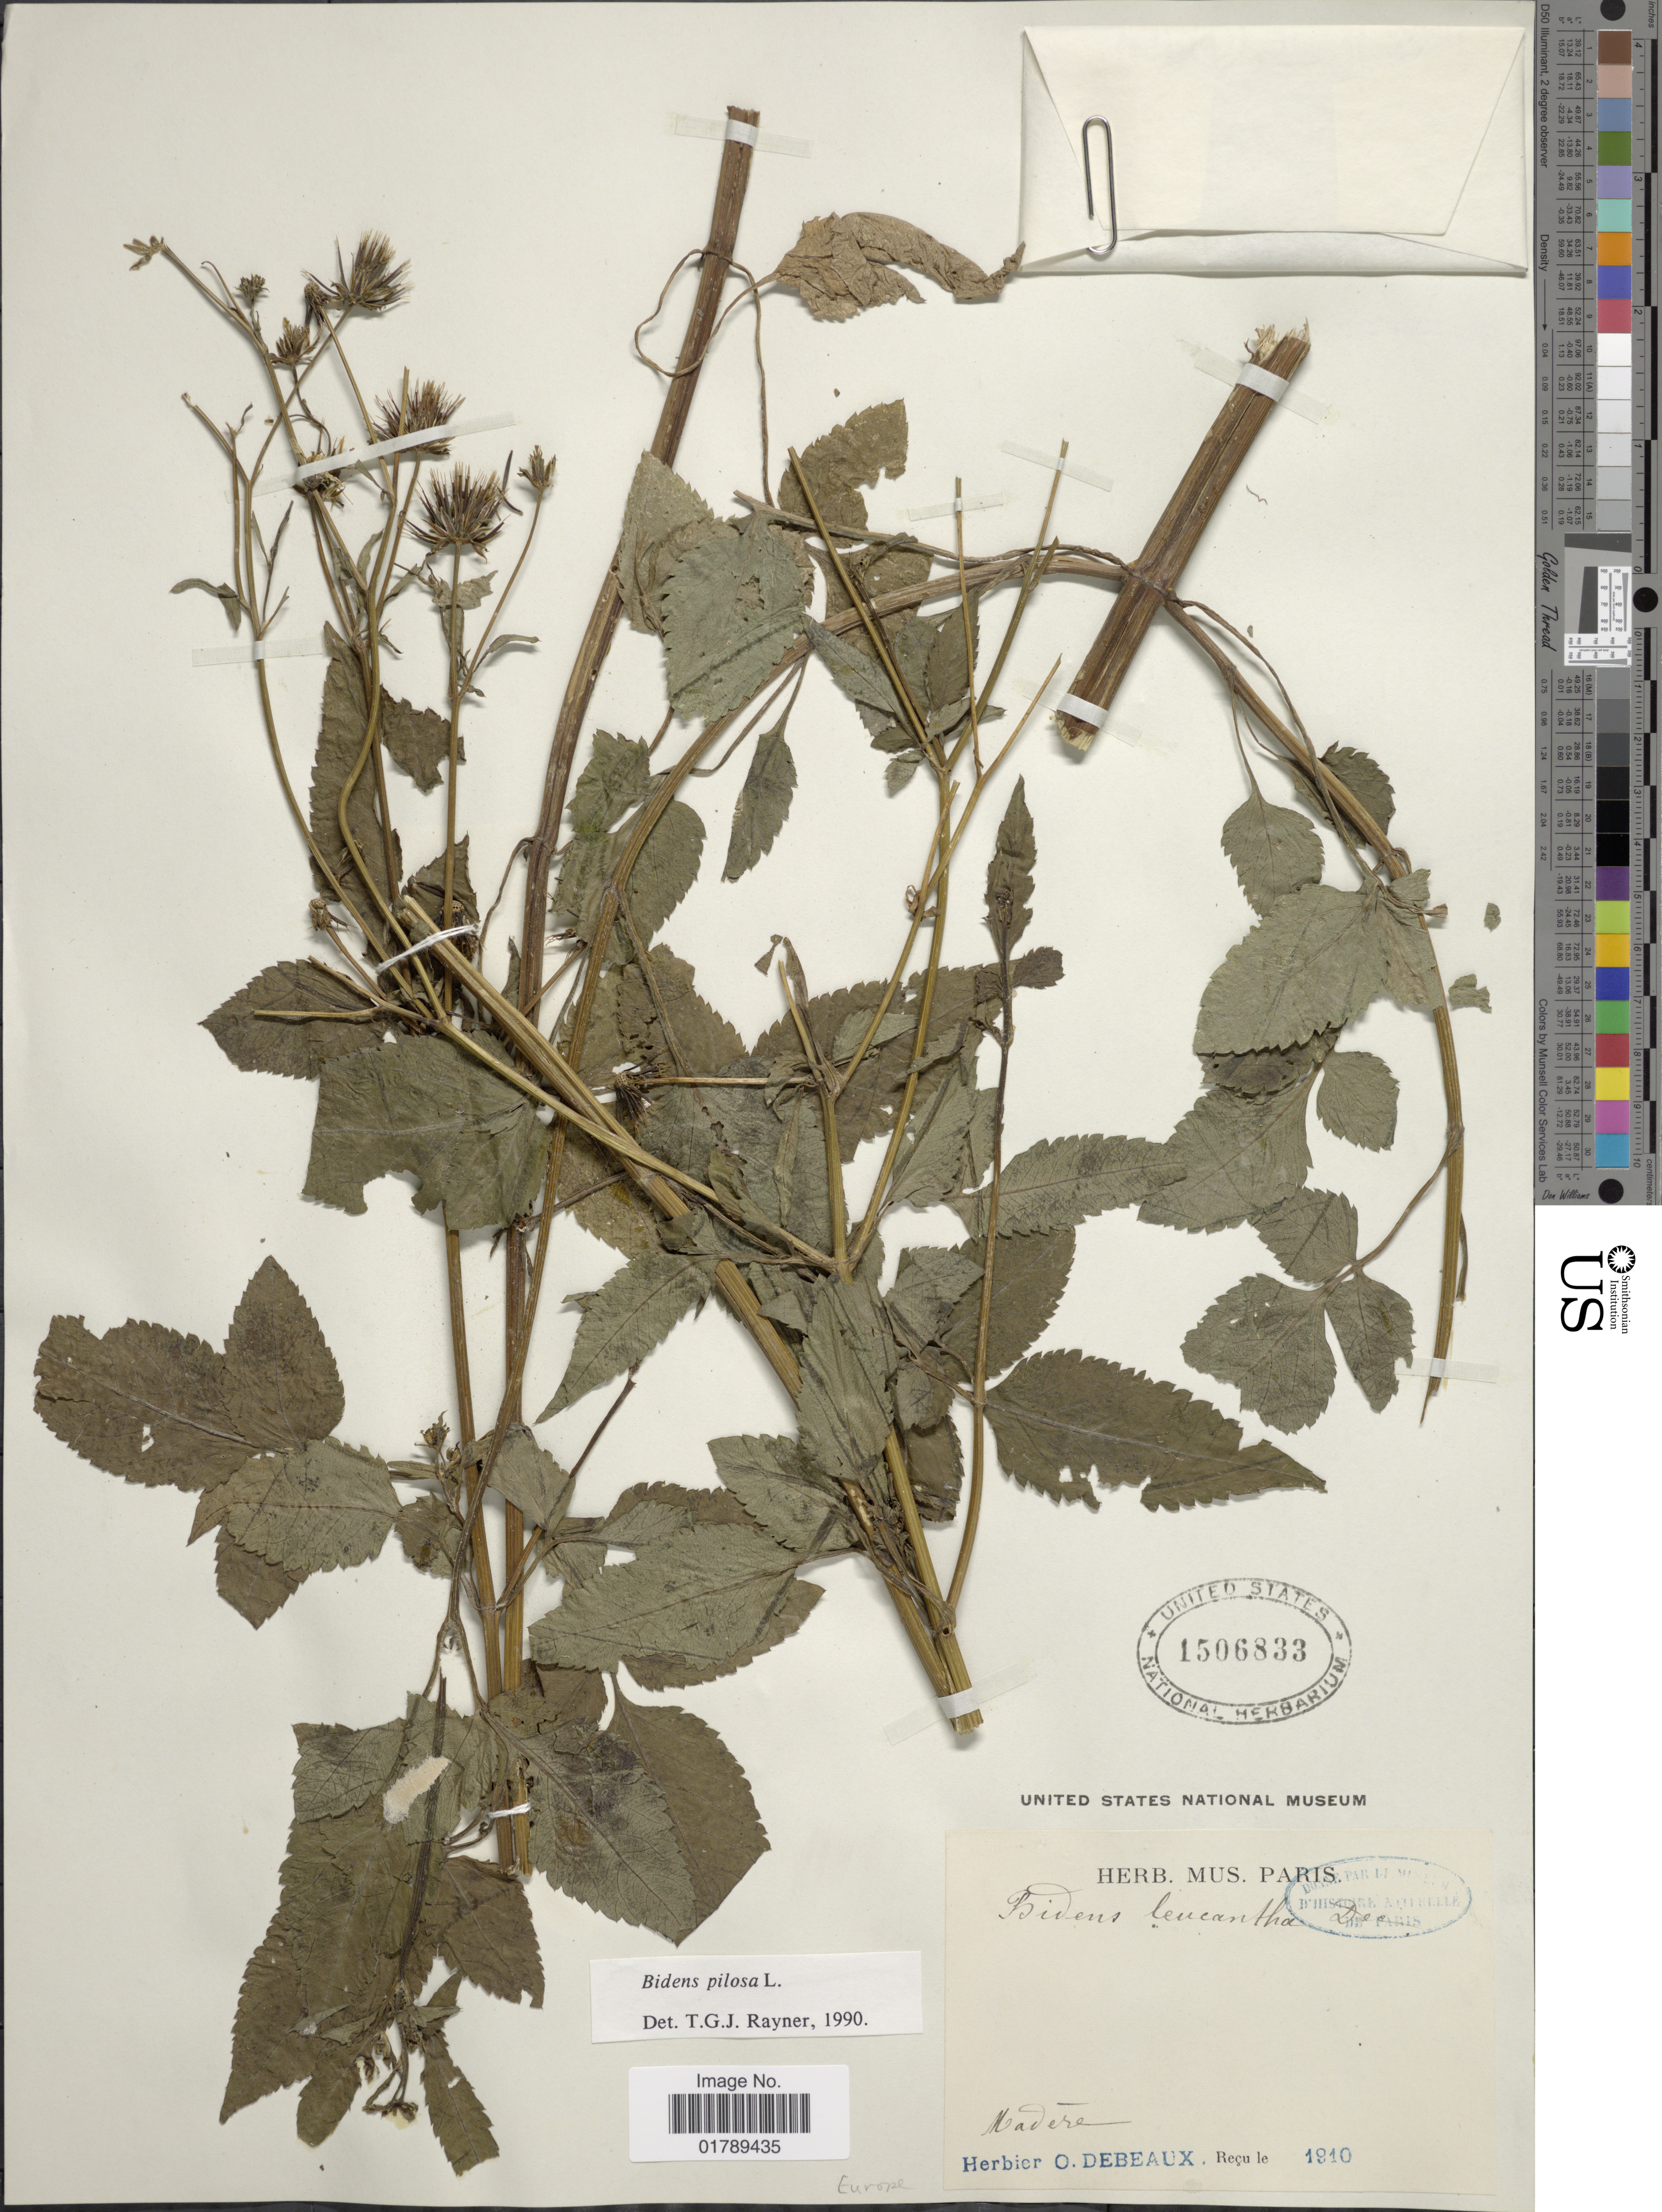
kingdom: Plantae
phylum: Tracheophyta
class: Magnoliopsida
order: Asterales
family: Asteraceae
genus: Bidens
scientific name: Bidens pilosa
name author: L.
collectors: ex herb. O. Debeaux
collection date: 1910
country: Portugal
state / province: Madeira (Aut. Reg.)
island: Madeira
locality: Madere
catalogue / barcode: US 1506833